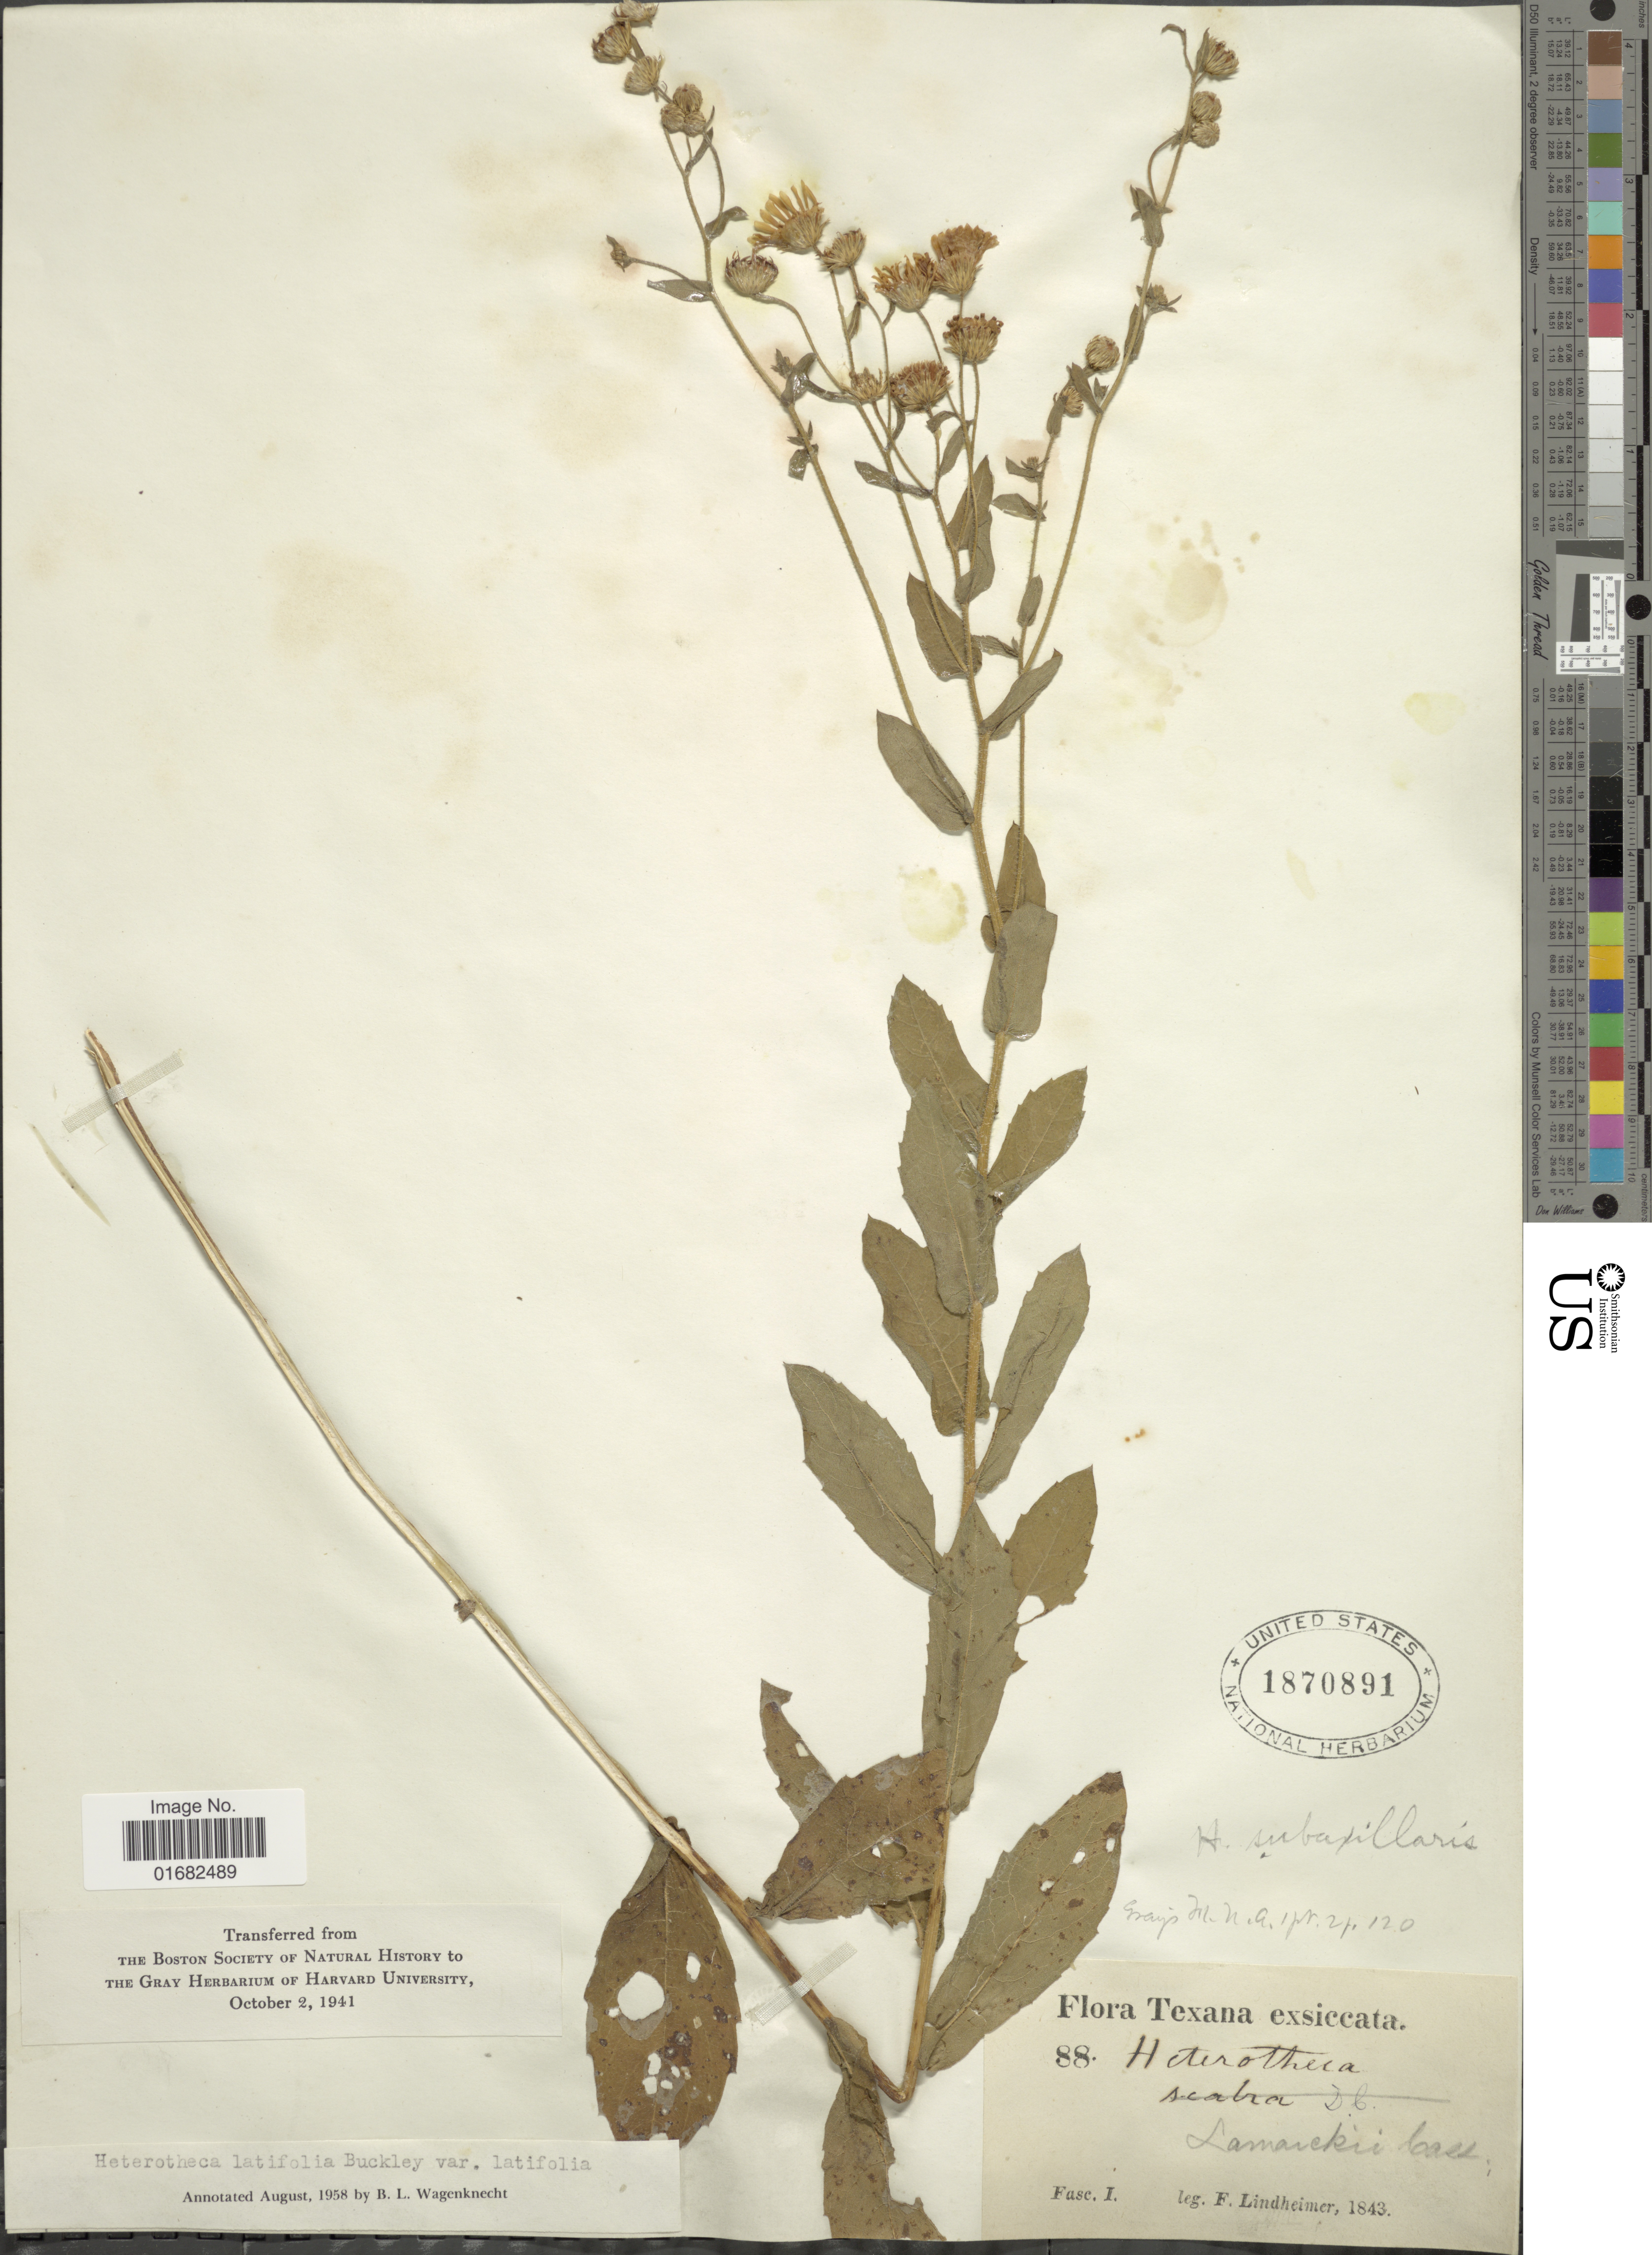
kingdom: Plantae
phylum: Tracheophyta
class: Magnoliopsida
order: Asterales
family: Asteraceae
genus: Heterotheca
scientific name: Heterotheca latifolia var. latifolia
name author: Buckley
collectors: F. Lindheimer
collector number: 88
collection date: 1843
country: United States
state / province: Texas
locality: Fase. I.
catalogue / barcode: US 1870891